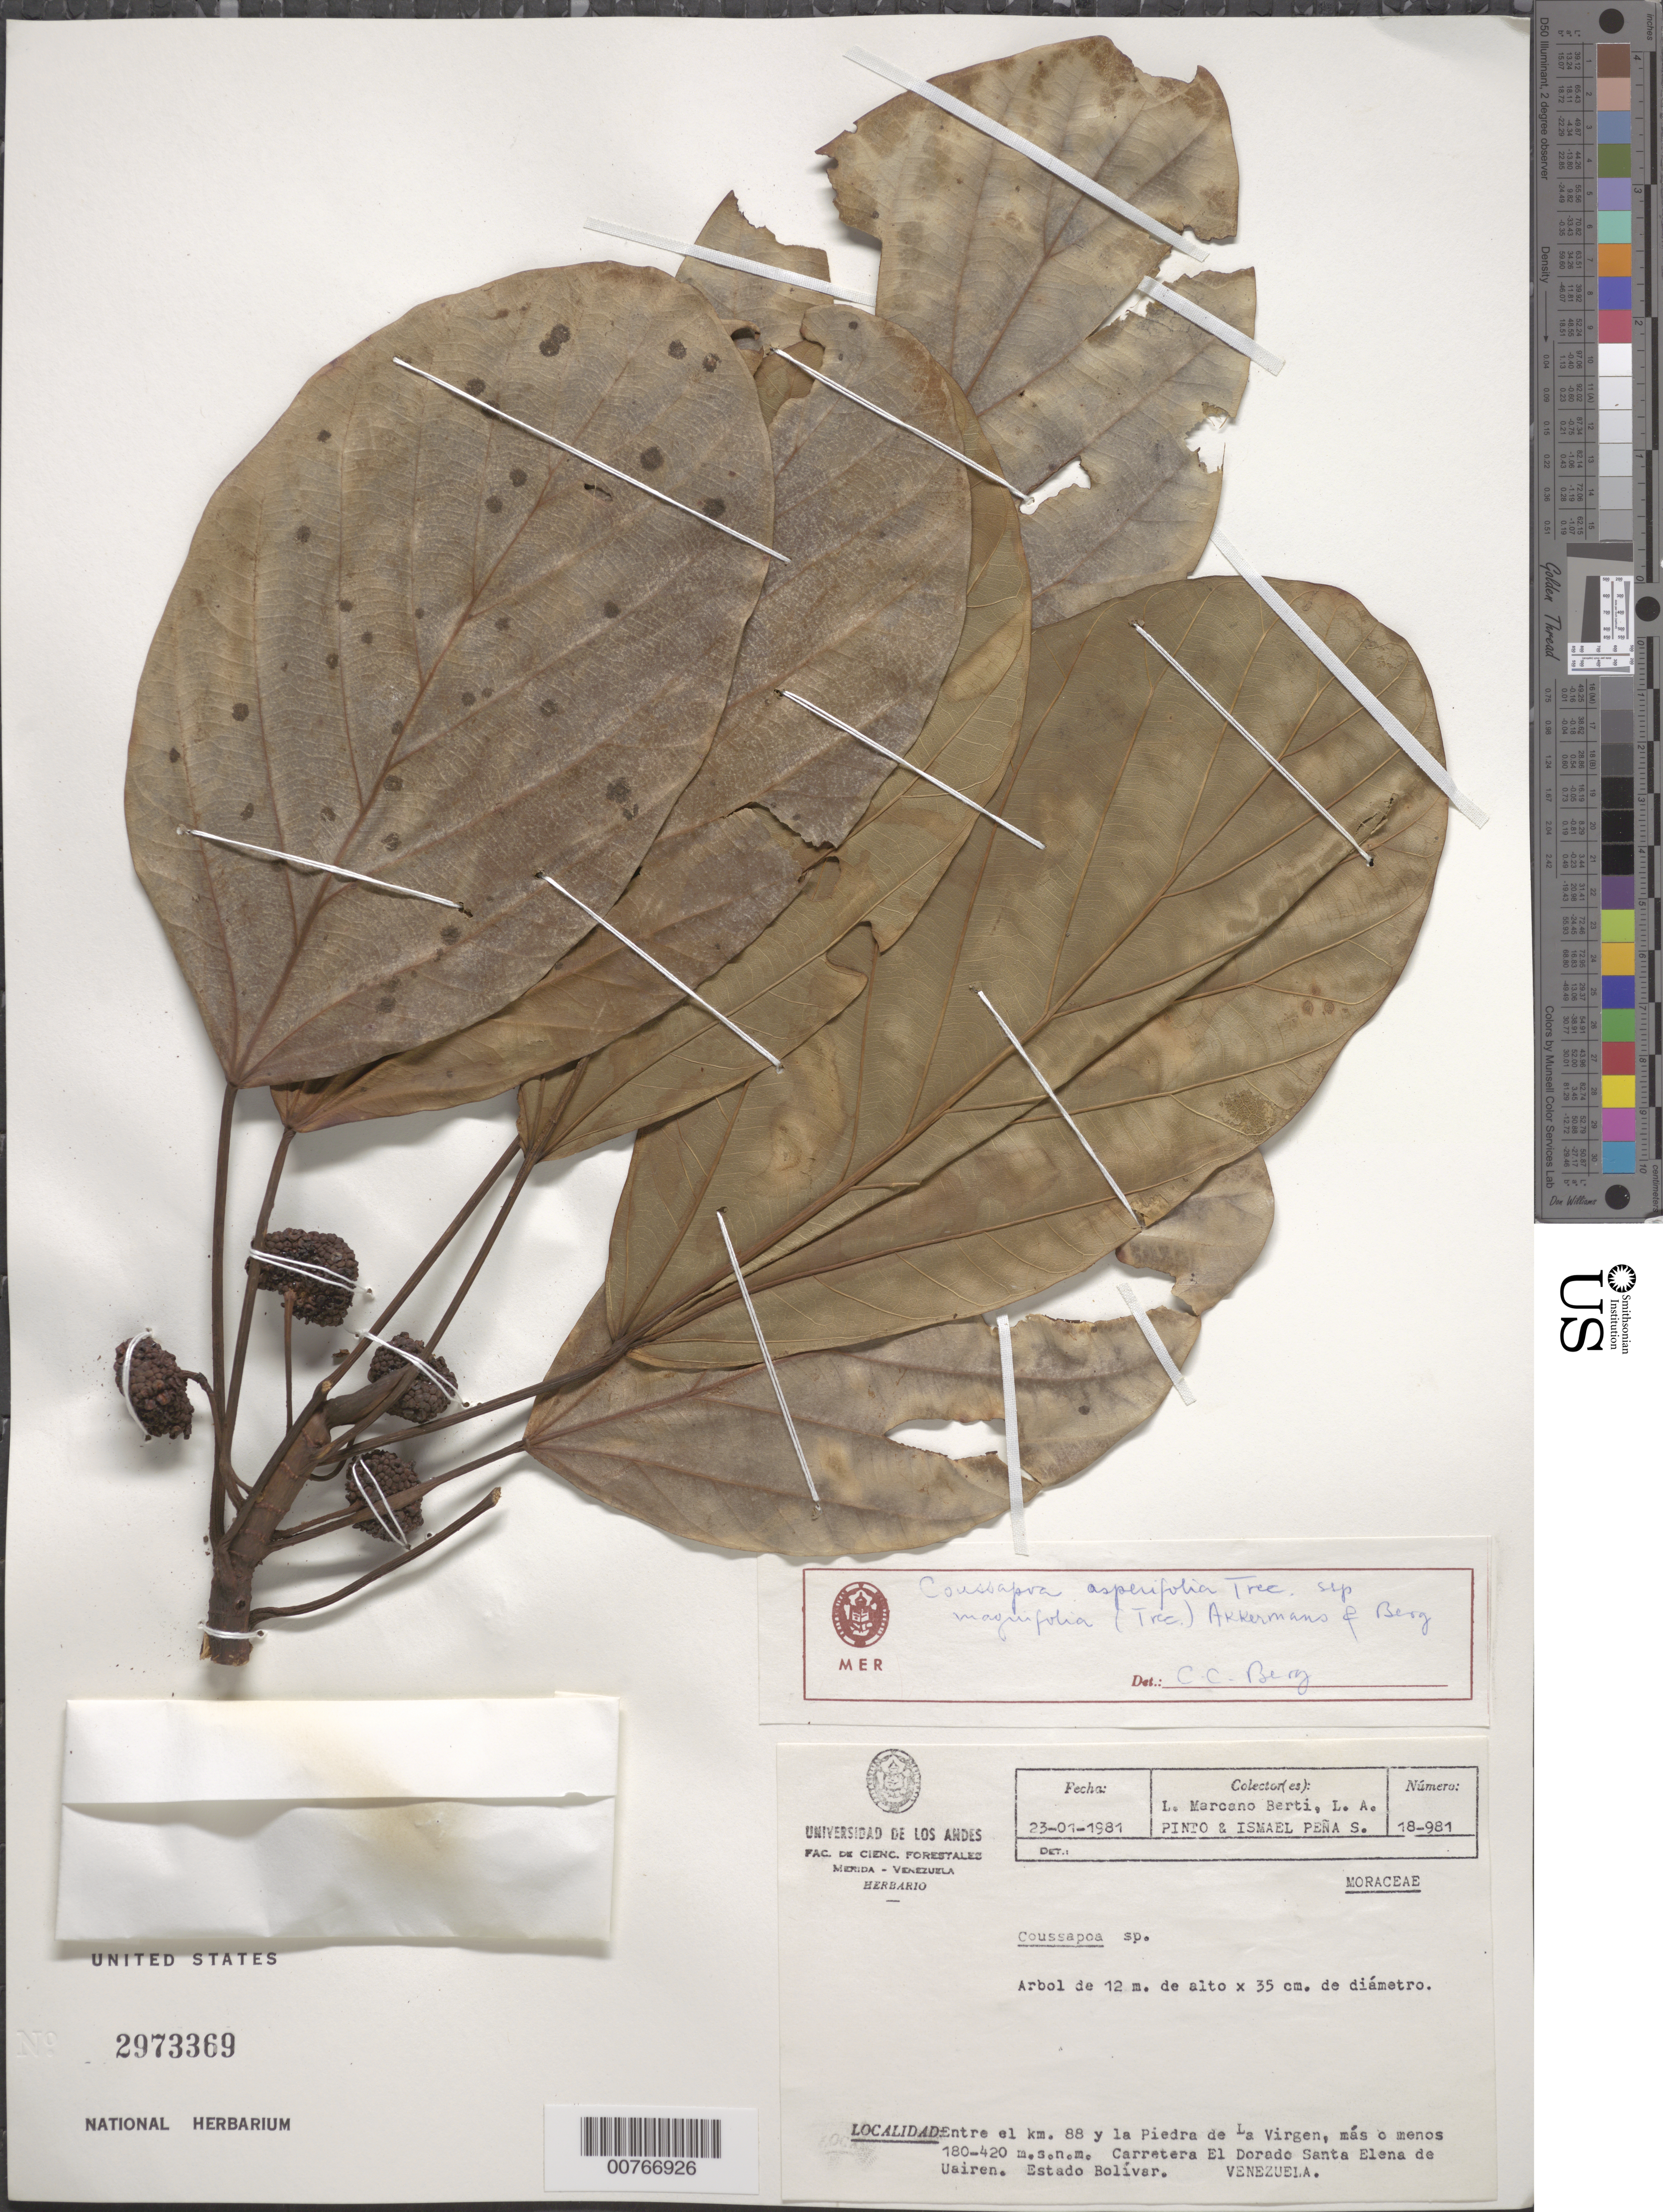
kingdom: Plantae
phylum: Tracheophyta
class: Magnoliopsida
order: Rosales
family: Urticaceae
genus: Coussapoa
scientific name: Coussapoa asperifolia subsp. magnifolia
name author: (Trécul) Akkermans & C.C. Berg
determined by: Berg, C. C.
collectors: L. Marcano-Berti, L. Pinto & I. Peña S.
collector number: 981 18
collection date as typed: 23-Jan-81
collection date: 1981-01-23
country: Venezuela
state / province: Bolívar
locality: Carretera El Dorado - Santa Elena de Uairen, entre el km 88 y La Piedra de La Virgen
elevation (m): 180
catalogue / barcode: US 2973369